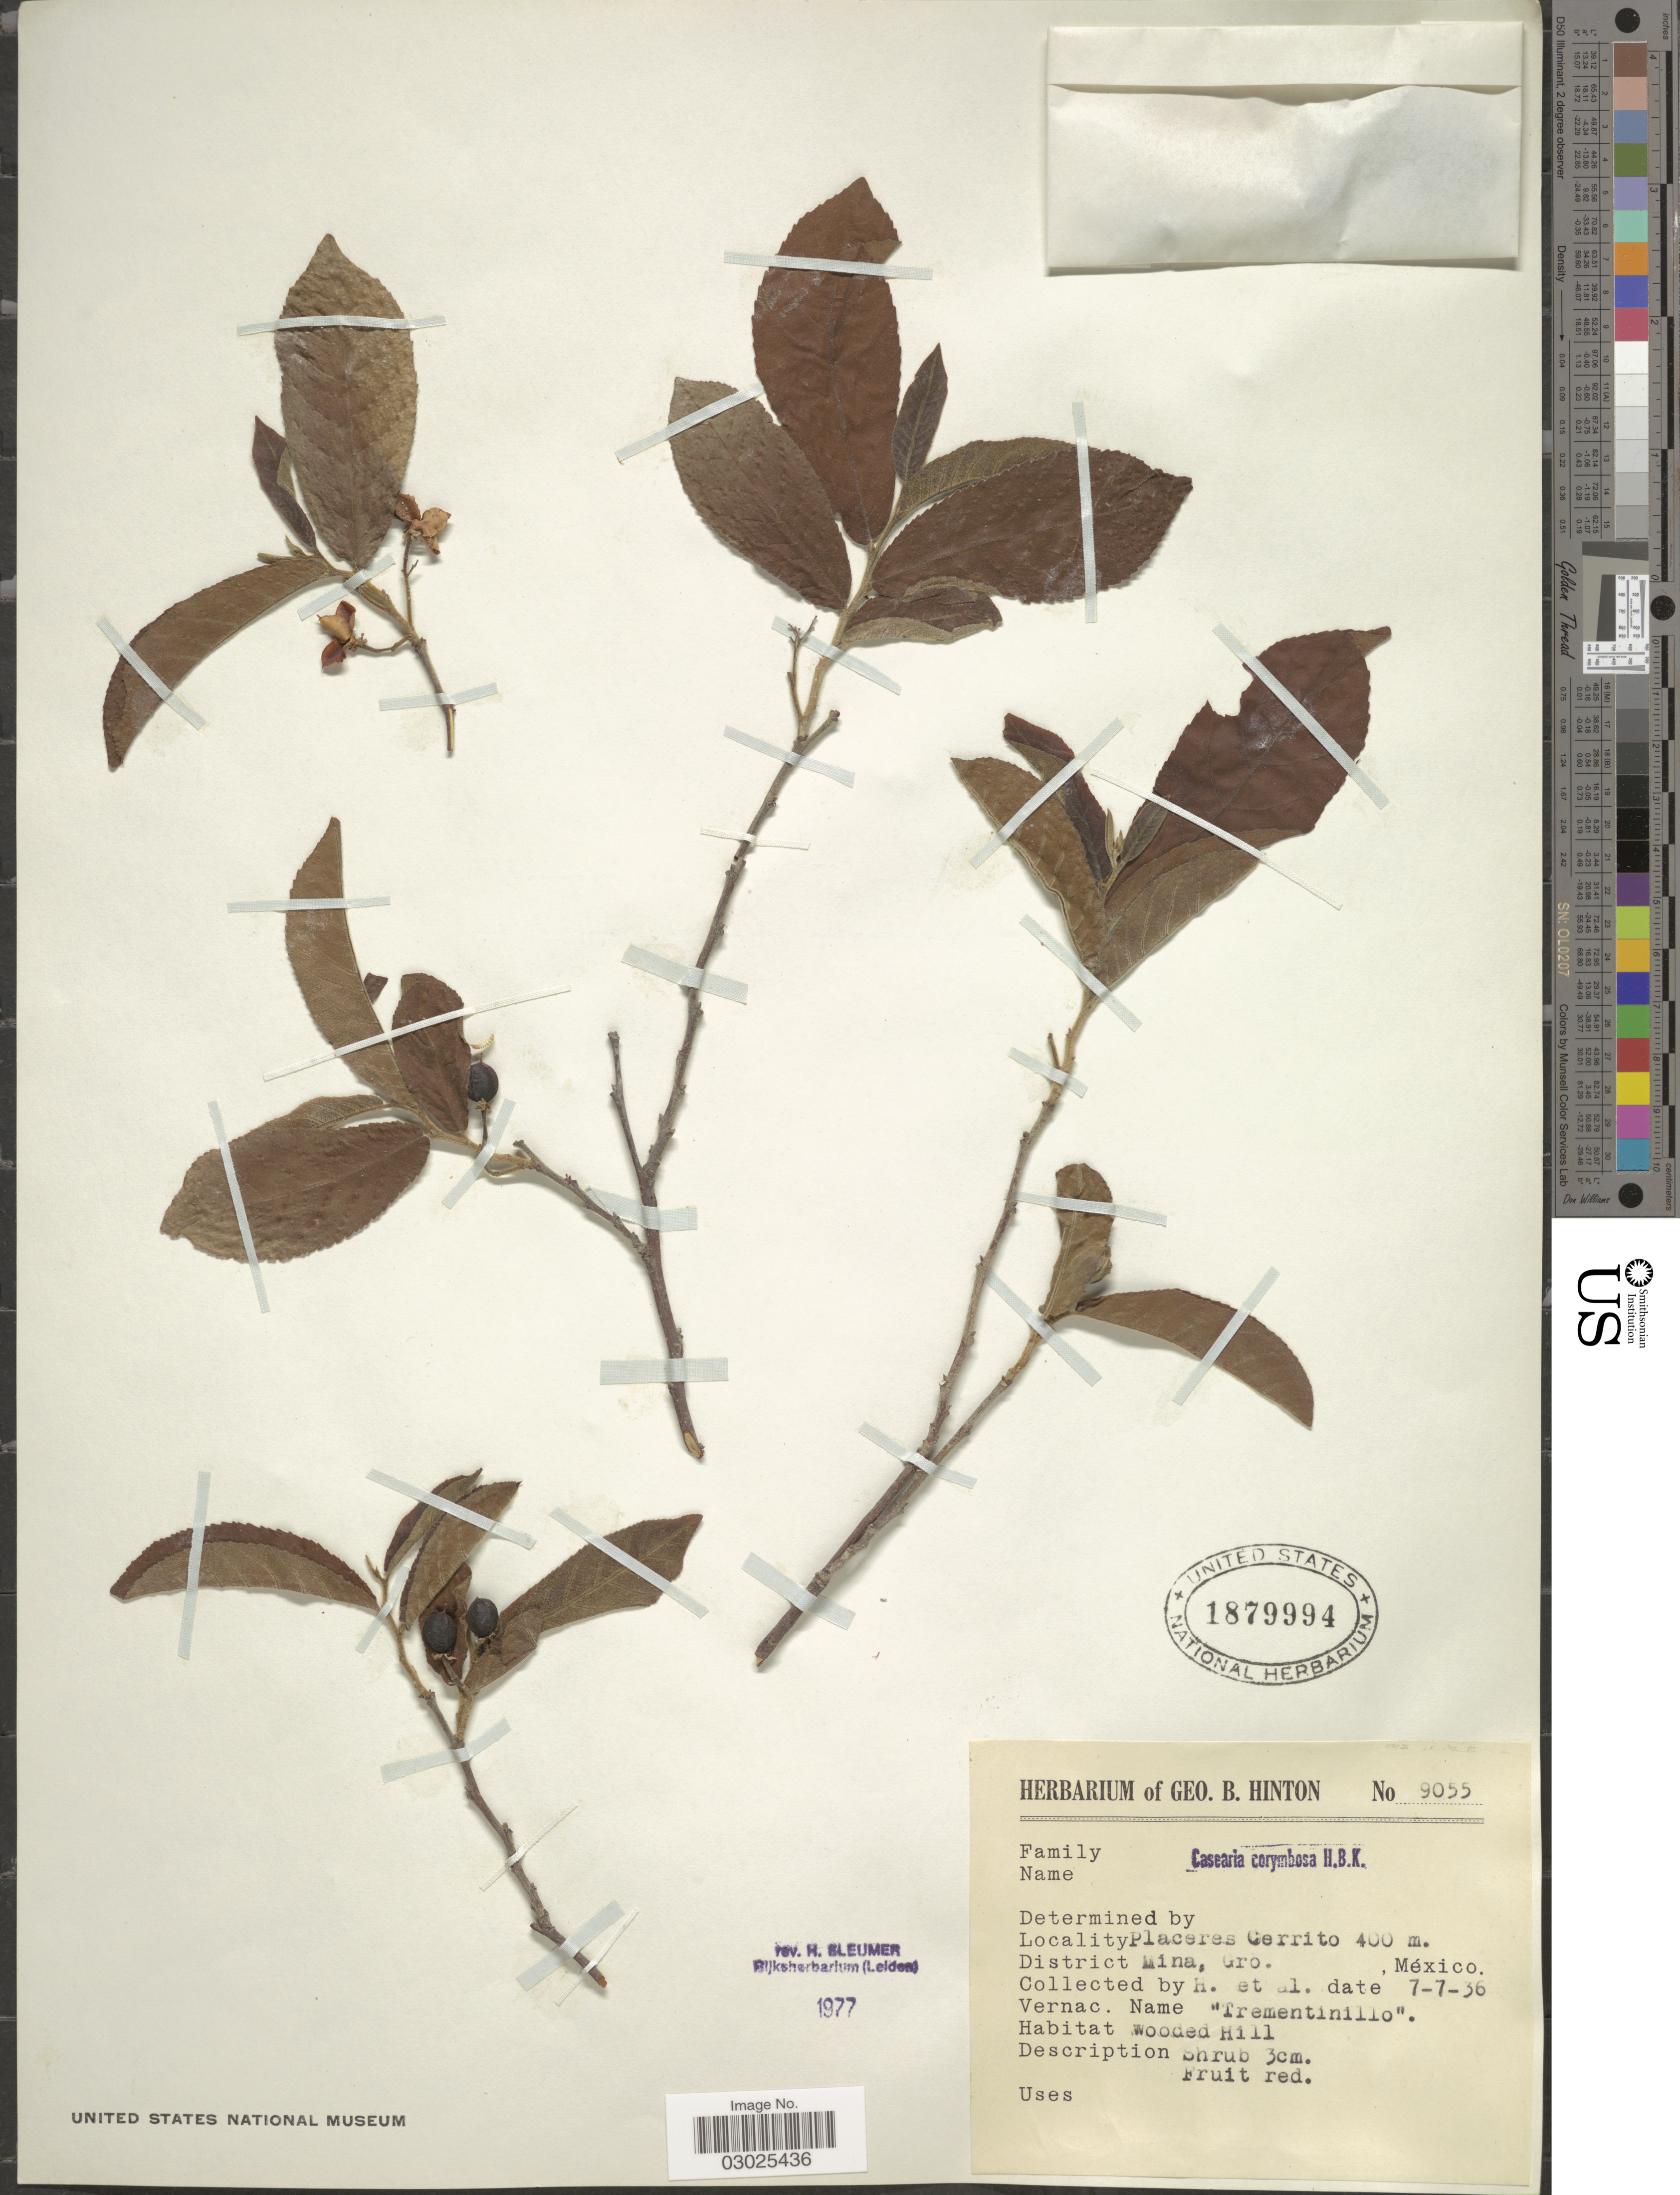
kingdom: Plantae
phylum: Tracheophyta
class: Magnoliopsida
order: Malpighiales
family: Salicaceae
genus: Casearia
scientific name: Casearia corymbosa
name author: Kunth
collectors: G. B. Hinton & et al.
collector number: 9055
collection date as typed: Transcribed d/m/y: 7/7/36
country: Mexico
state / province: Guerrero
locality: Placeres Cerrito. District Mina.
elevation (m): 400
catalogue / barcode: US 1879994